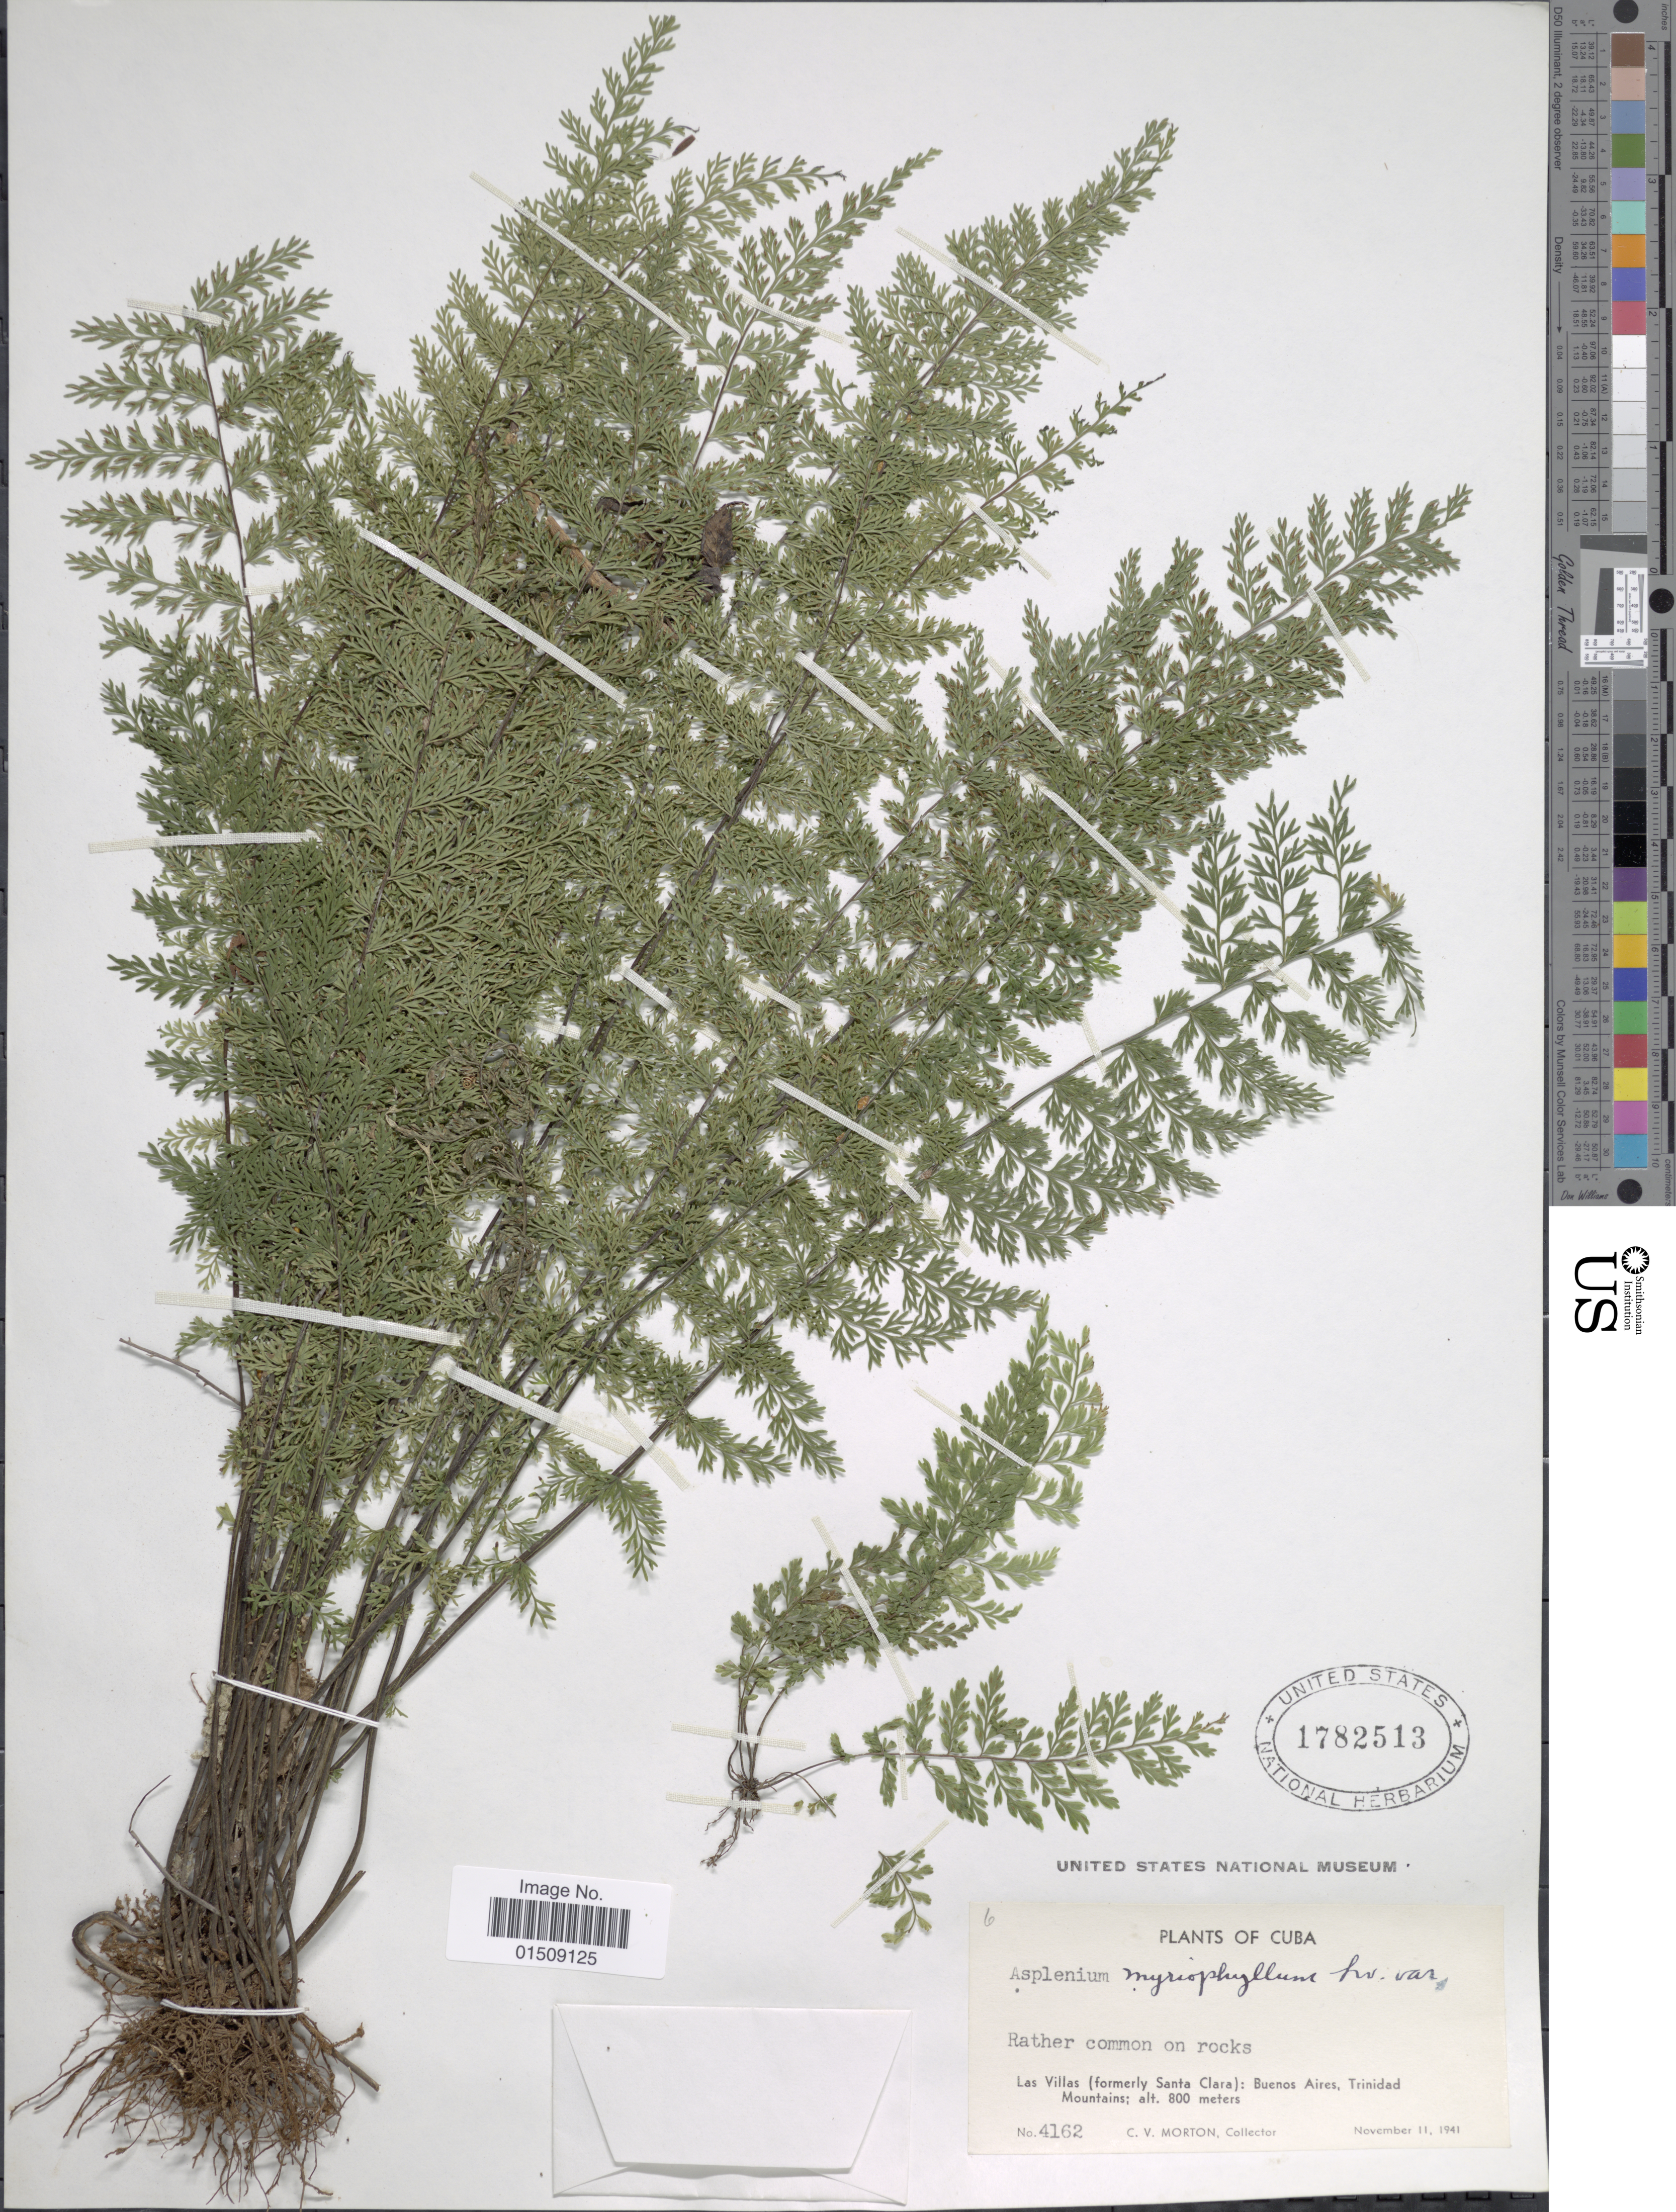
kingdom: Plantae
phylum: Tracheophyta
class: Polypodiopsida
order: Polypodiales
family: Aspleniaceae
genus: Asplenium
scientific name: Asplenium myriophyllum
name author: (Sw.) C. Presl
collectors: C. V. Morton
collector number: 4162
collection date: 1941-11-11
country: Cuba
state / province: Las Villas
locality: Las Villas (formerly Santa Clara): Buenos Aires, Trinidad Mountains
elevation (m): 800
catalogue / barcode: US 1782513